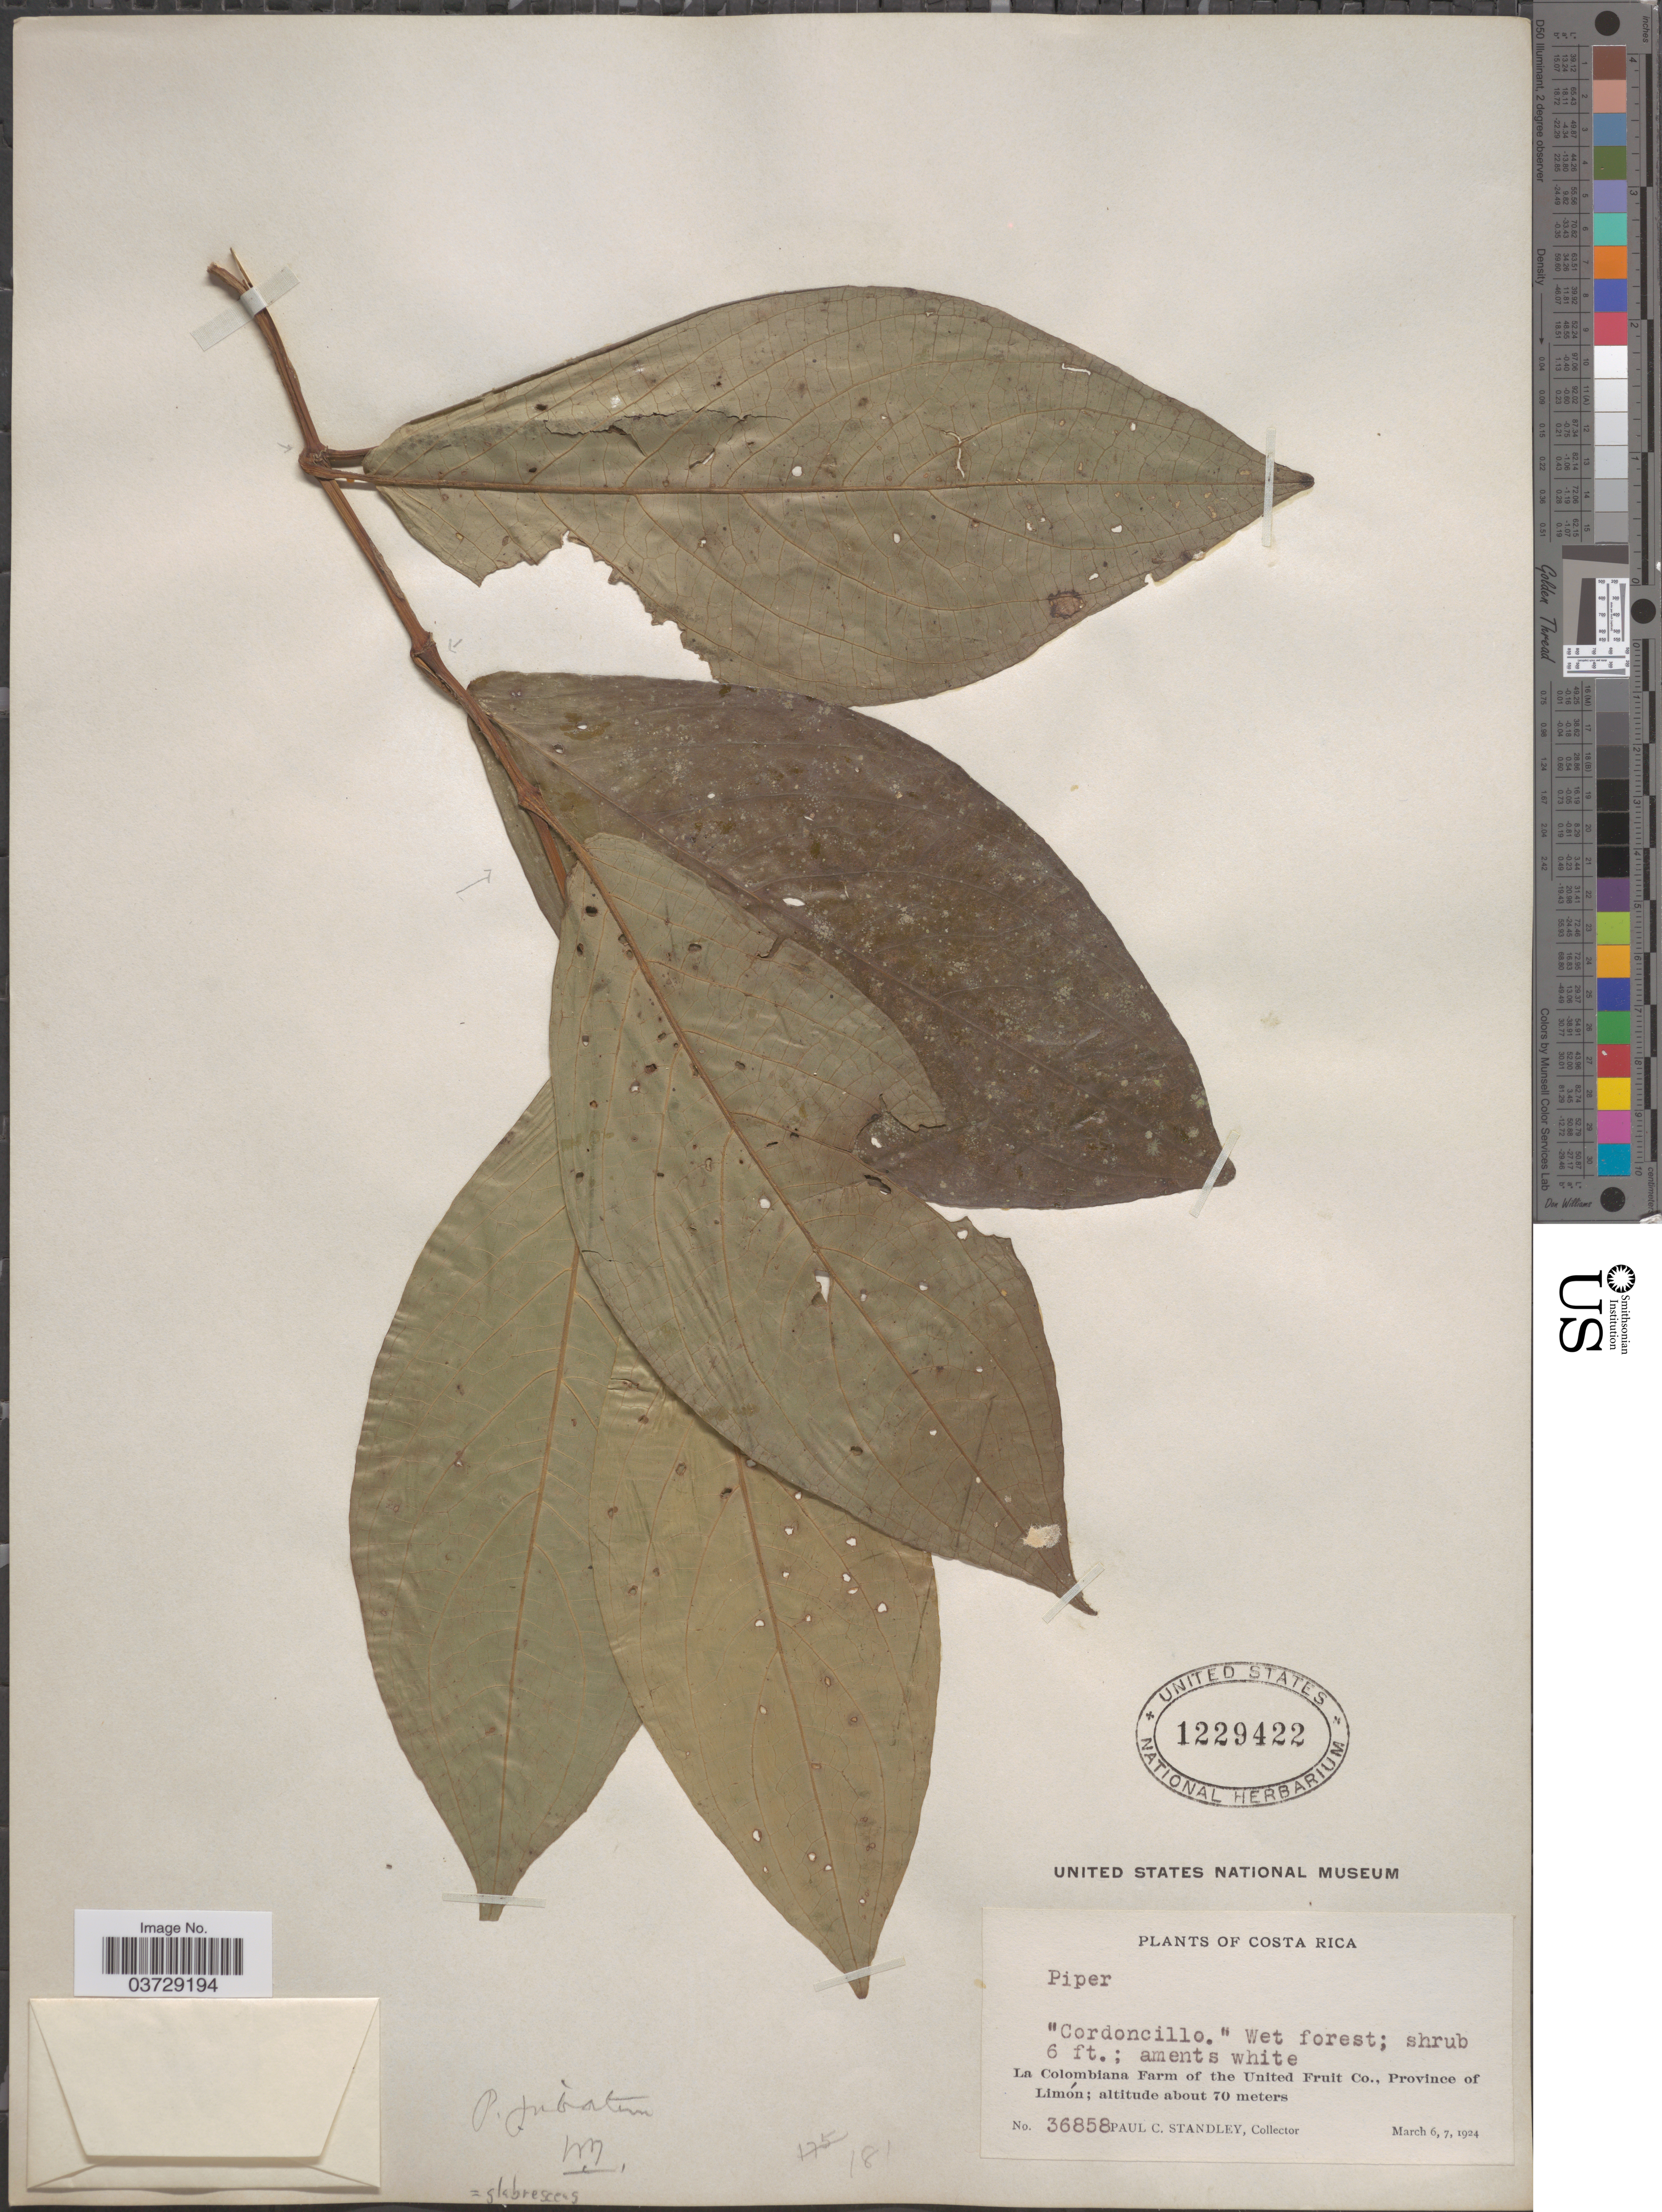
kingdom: Plantae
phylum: Tracheophyta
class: Magnoliopsida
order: Piperales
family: Piperaceae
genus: Piper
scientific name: Piper glabrescens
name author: (Miq.) C. DC.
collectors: P. C. Standley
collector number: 36858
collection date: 1924-03-06/1924-03-07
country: Costa Rica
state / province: Limón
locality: La Colombiana Farm of the United Fruit Co.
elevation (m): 70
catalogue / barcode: US 1229422